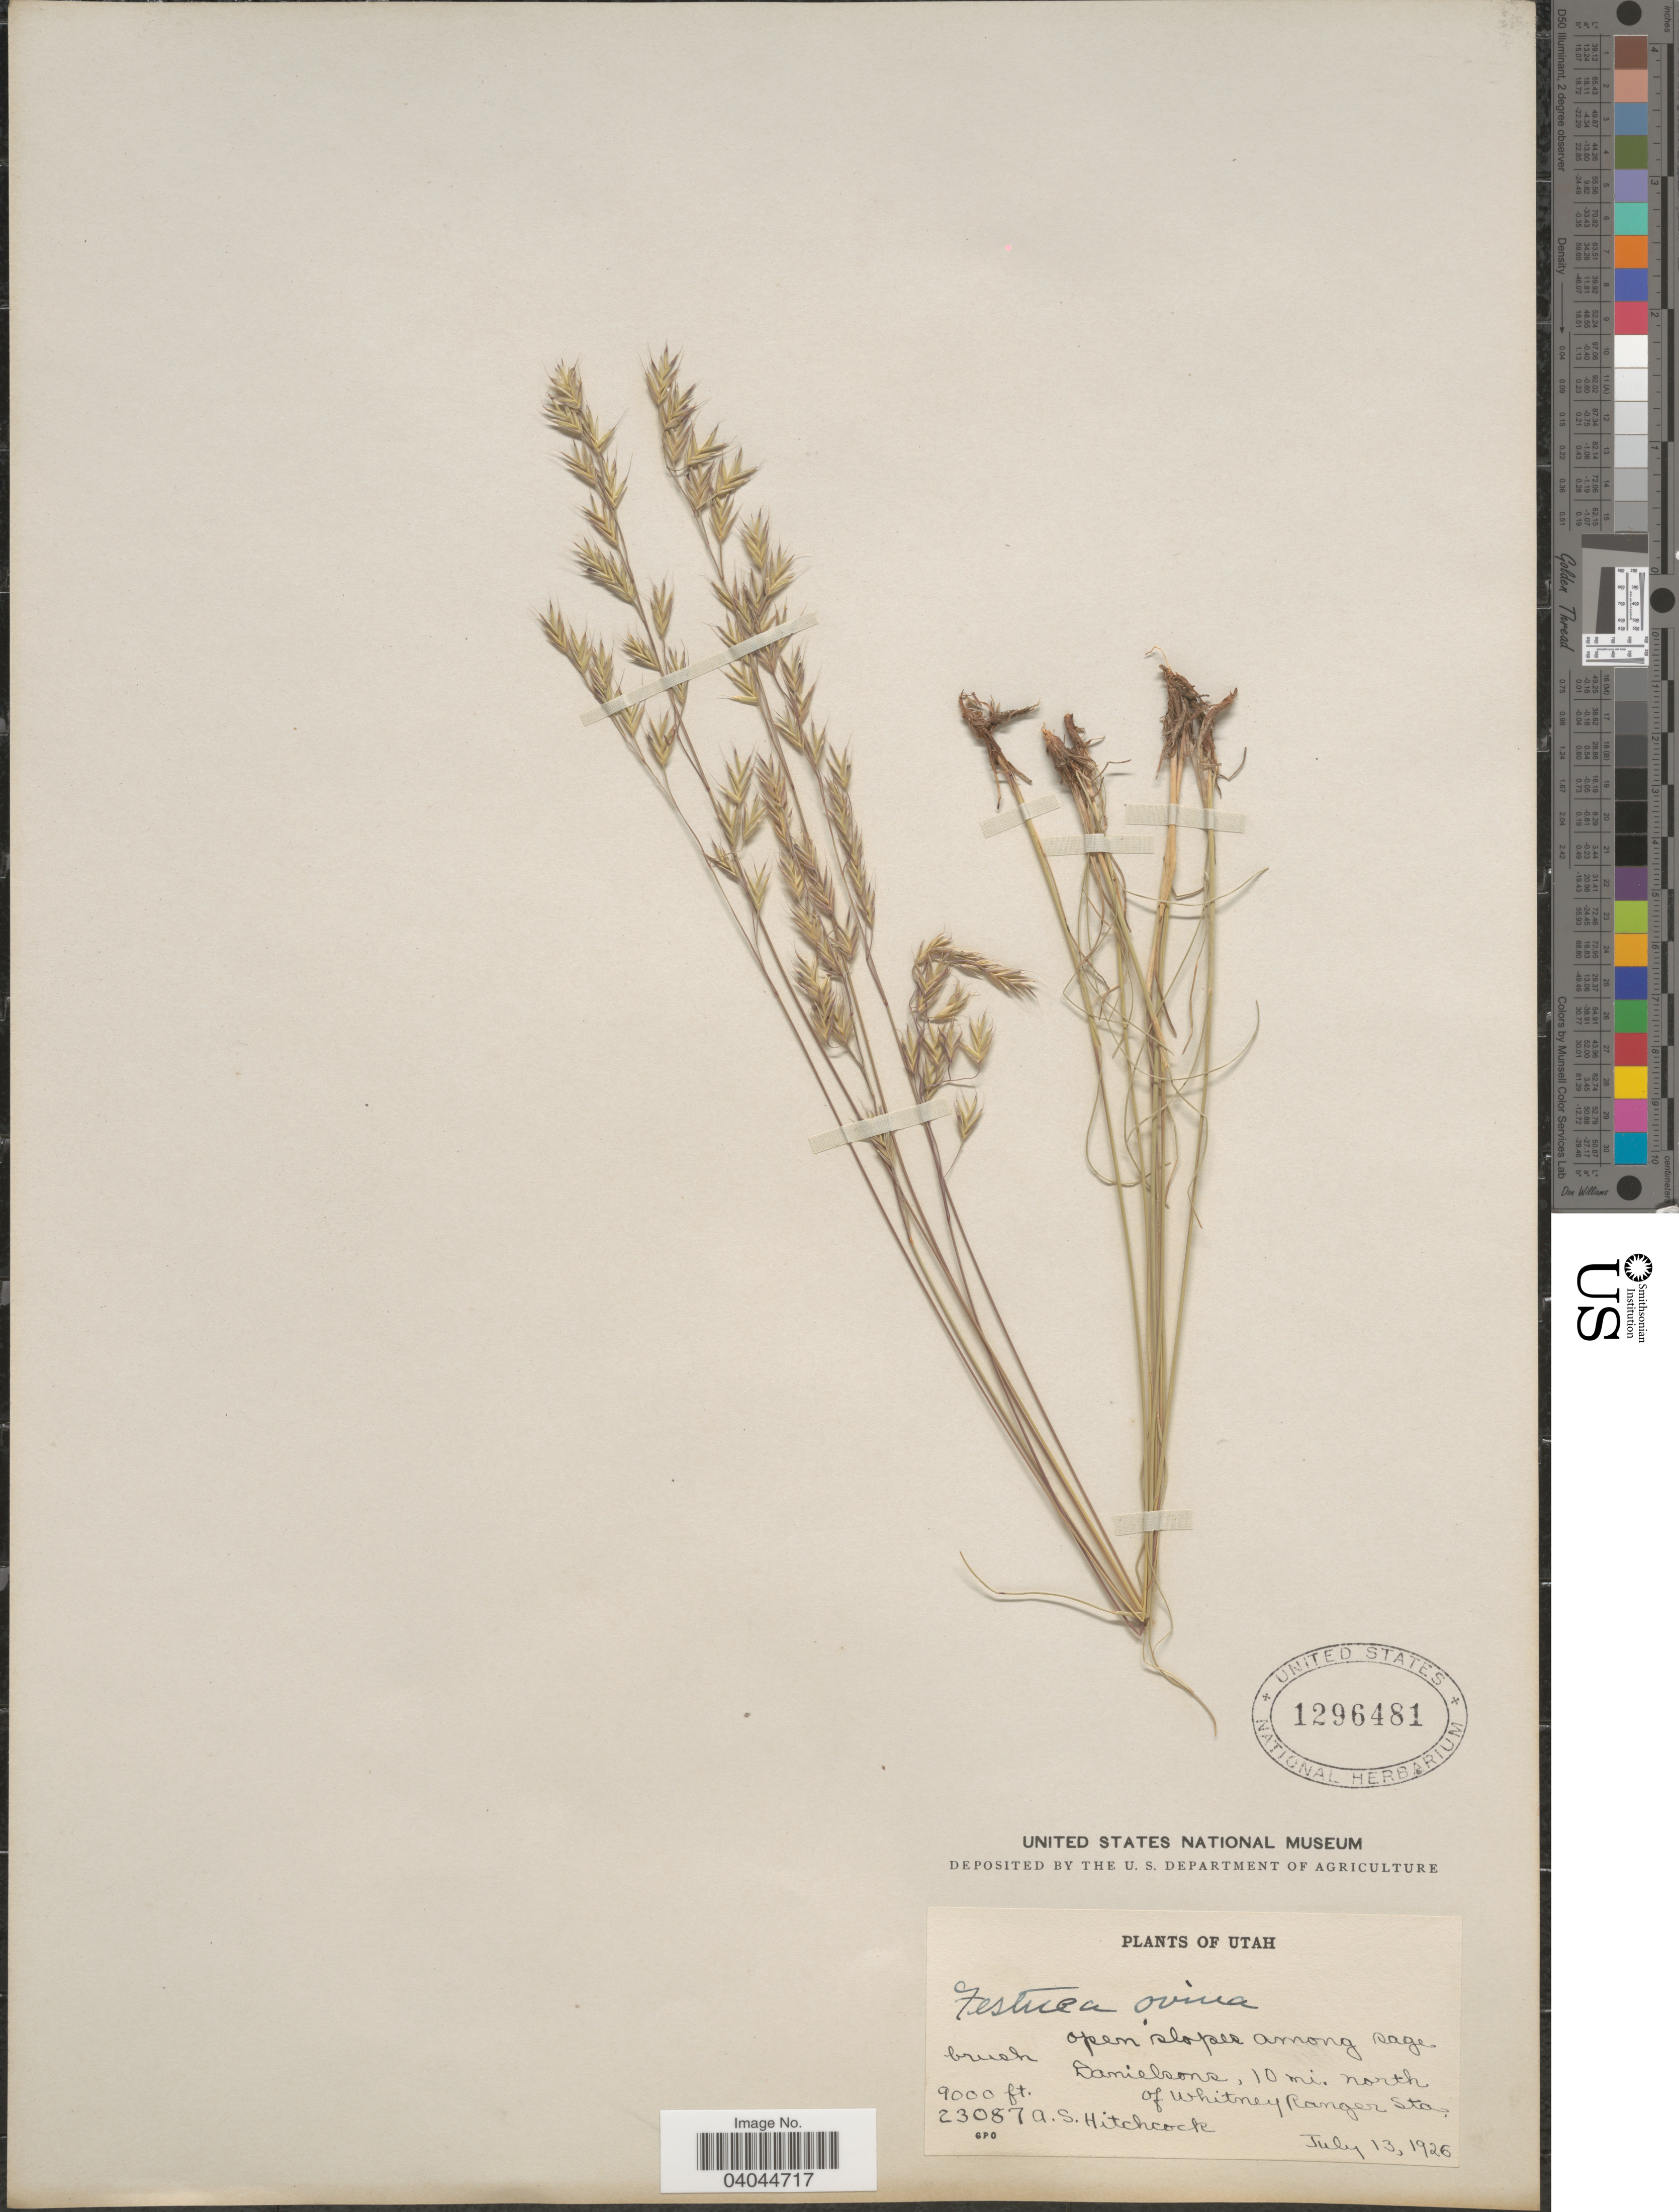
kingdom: Plantae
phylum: Tracheophyta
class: Liliopsida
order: Poales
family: Poaceae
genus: Festuca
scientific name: Festuca ovina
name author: L.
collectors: A. S. Hitchcock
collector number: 23087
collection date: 1926-07-13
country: United States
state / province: Utah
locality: Damielsons, 10 mi. north of Whitney Ranger Stas.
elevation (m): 2743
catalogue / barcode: US 1296481